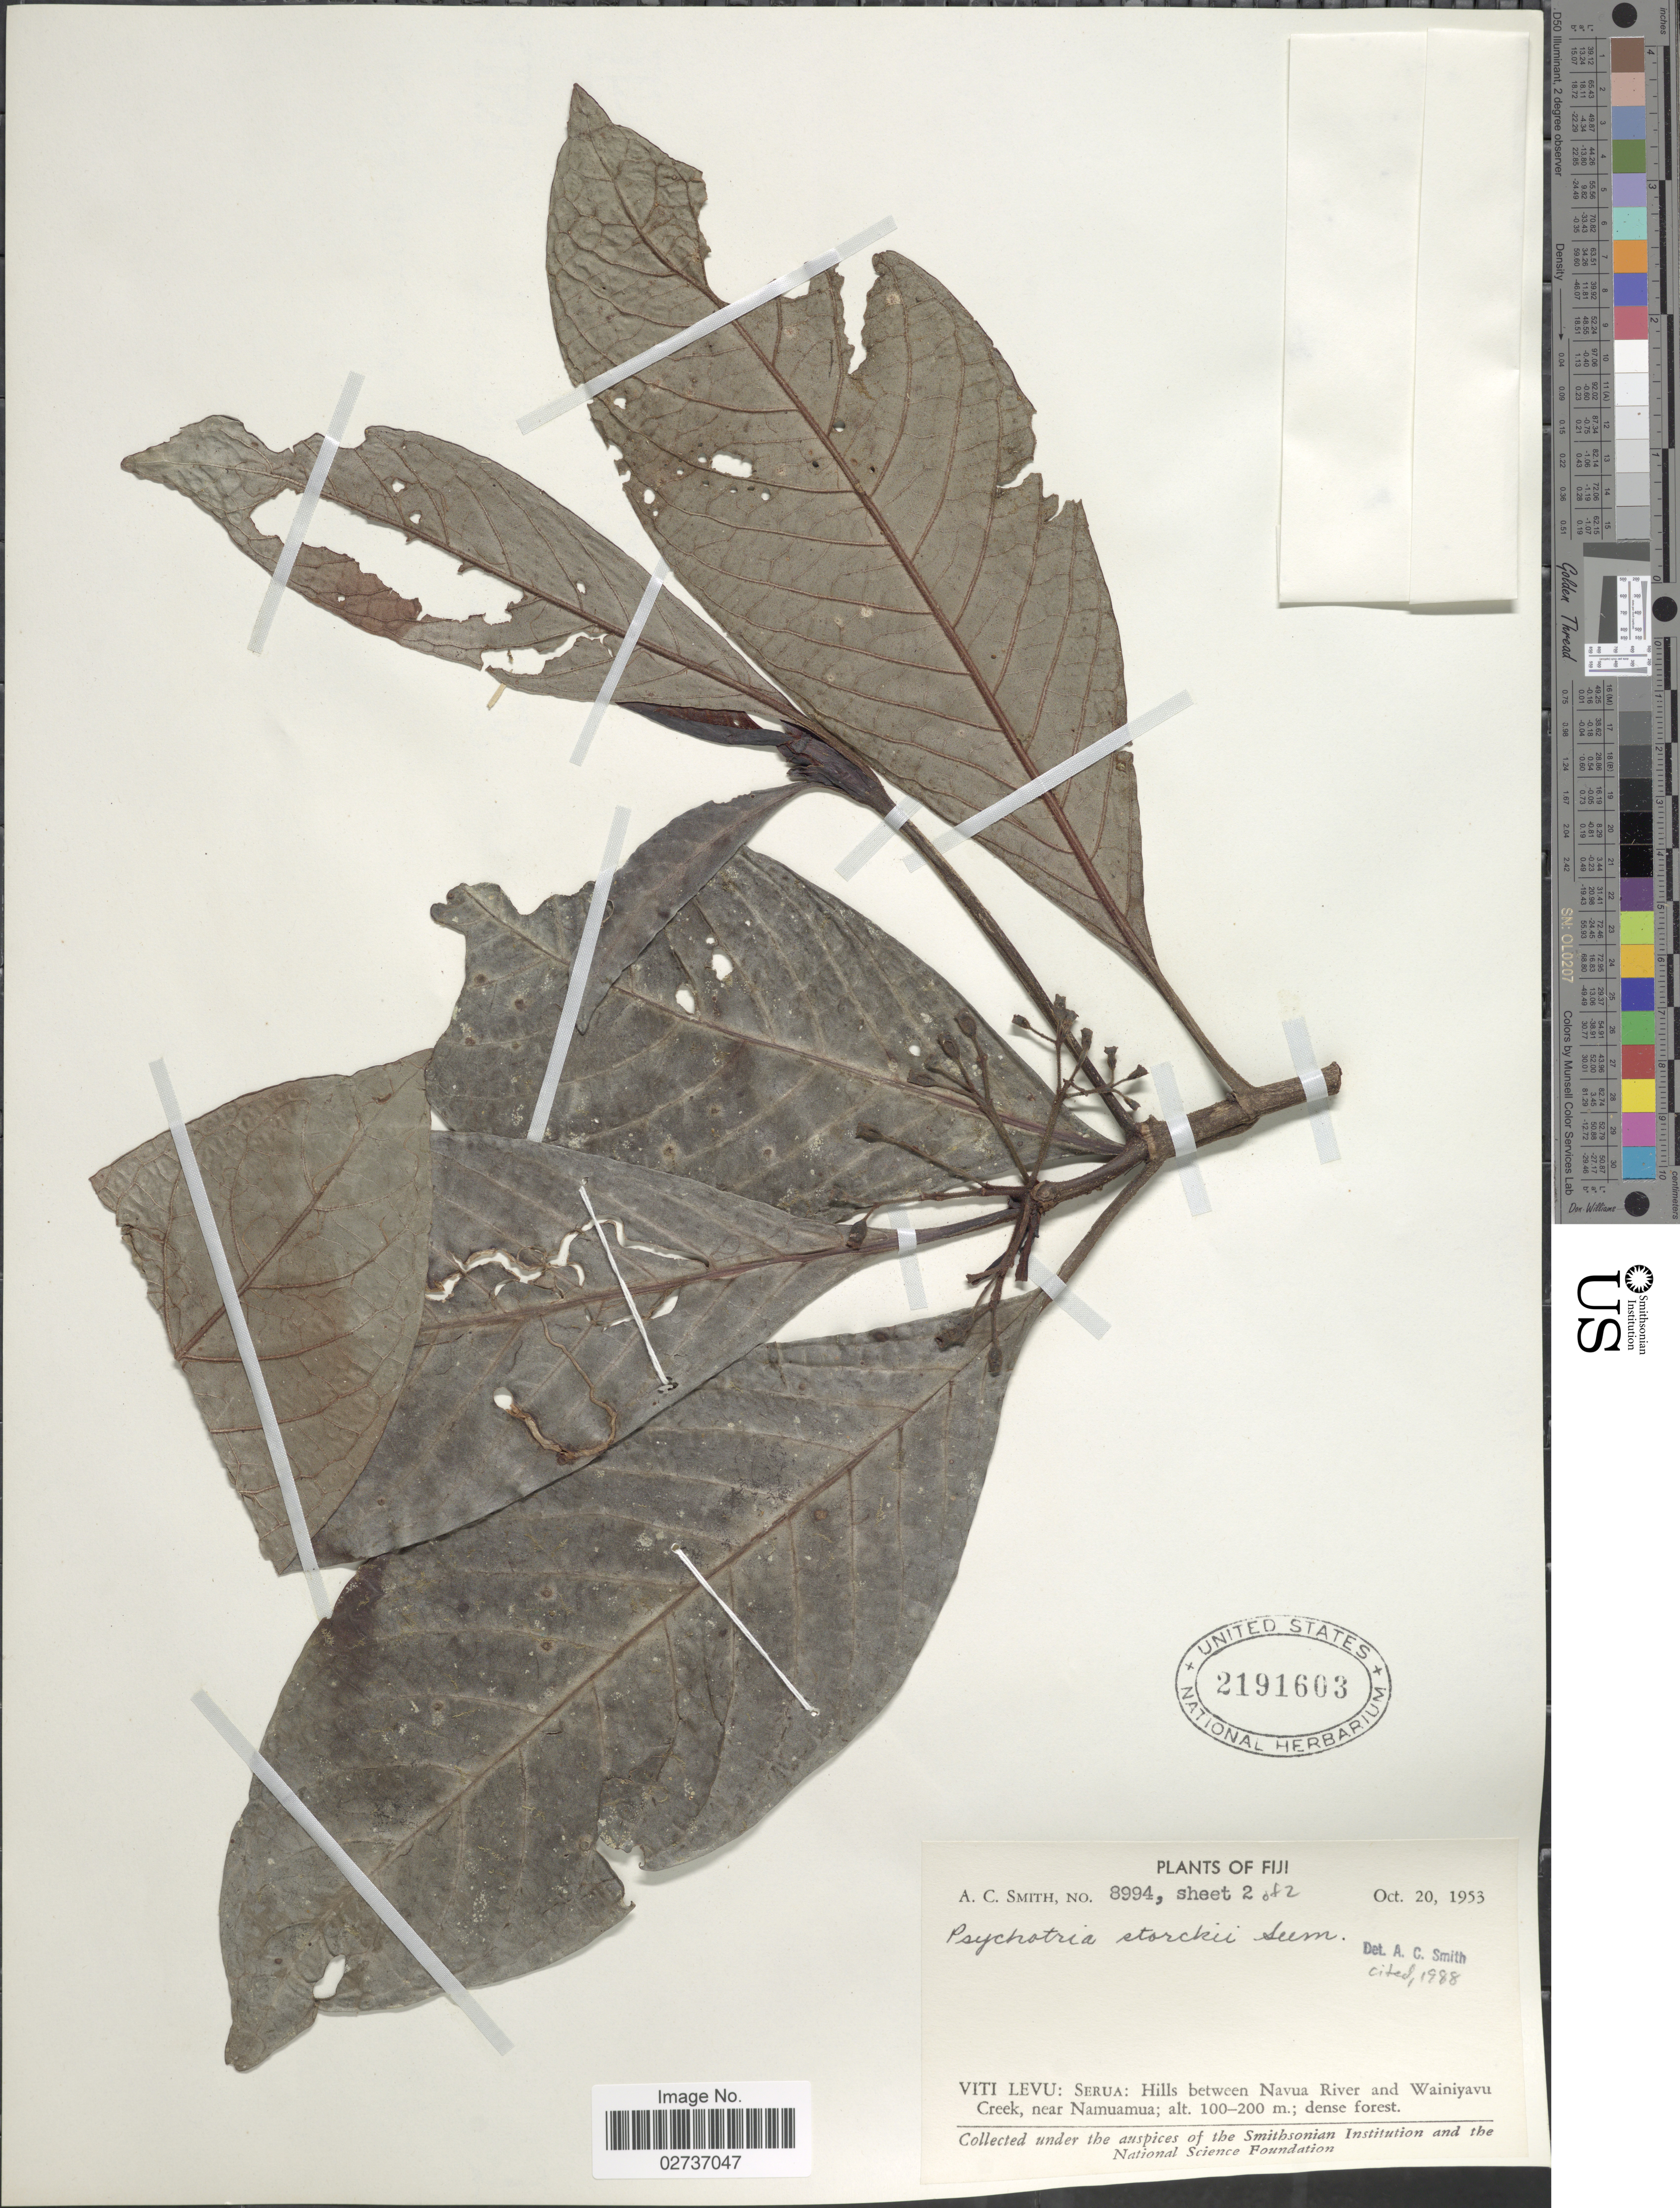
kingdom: Plantae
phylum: Tracheophyta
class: Magnoliopsida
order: Gentianales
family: Rubiaceae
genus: Psychotria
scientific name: Psychotria storckii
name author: Seem.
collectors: A. C. Smith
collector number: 8994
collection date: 1953-10-20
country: Fiji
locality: Viti Levu: Serua: Hills between Navua River and Wainiyavu Creek, near Namuamua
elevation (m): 100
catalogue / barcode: US 2191603